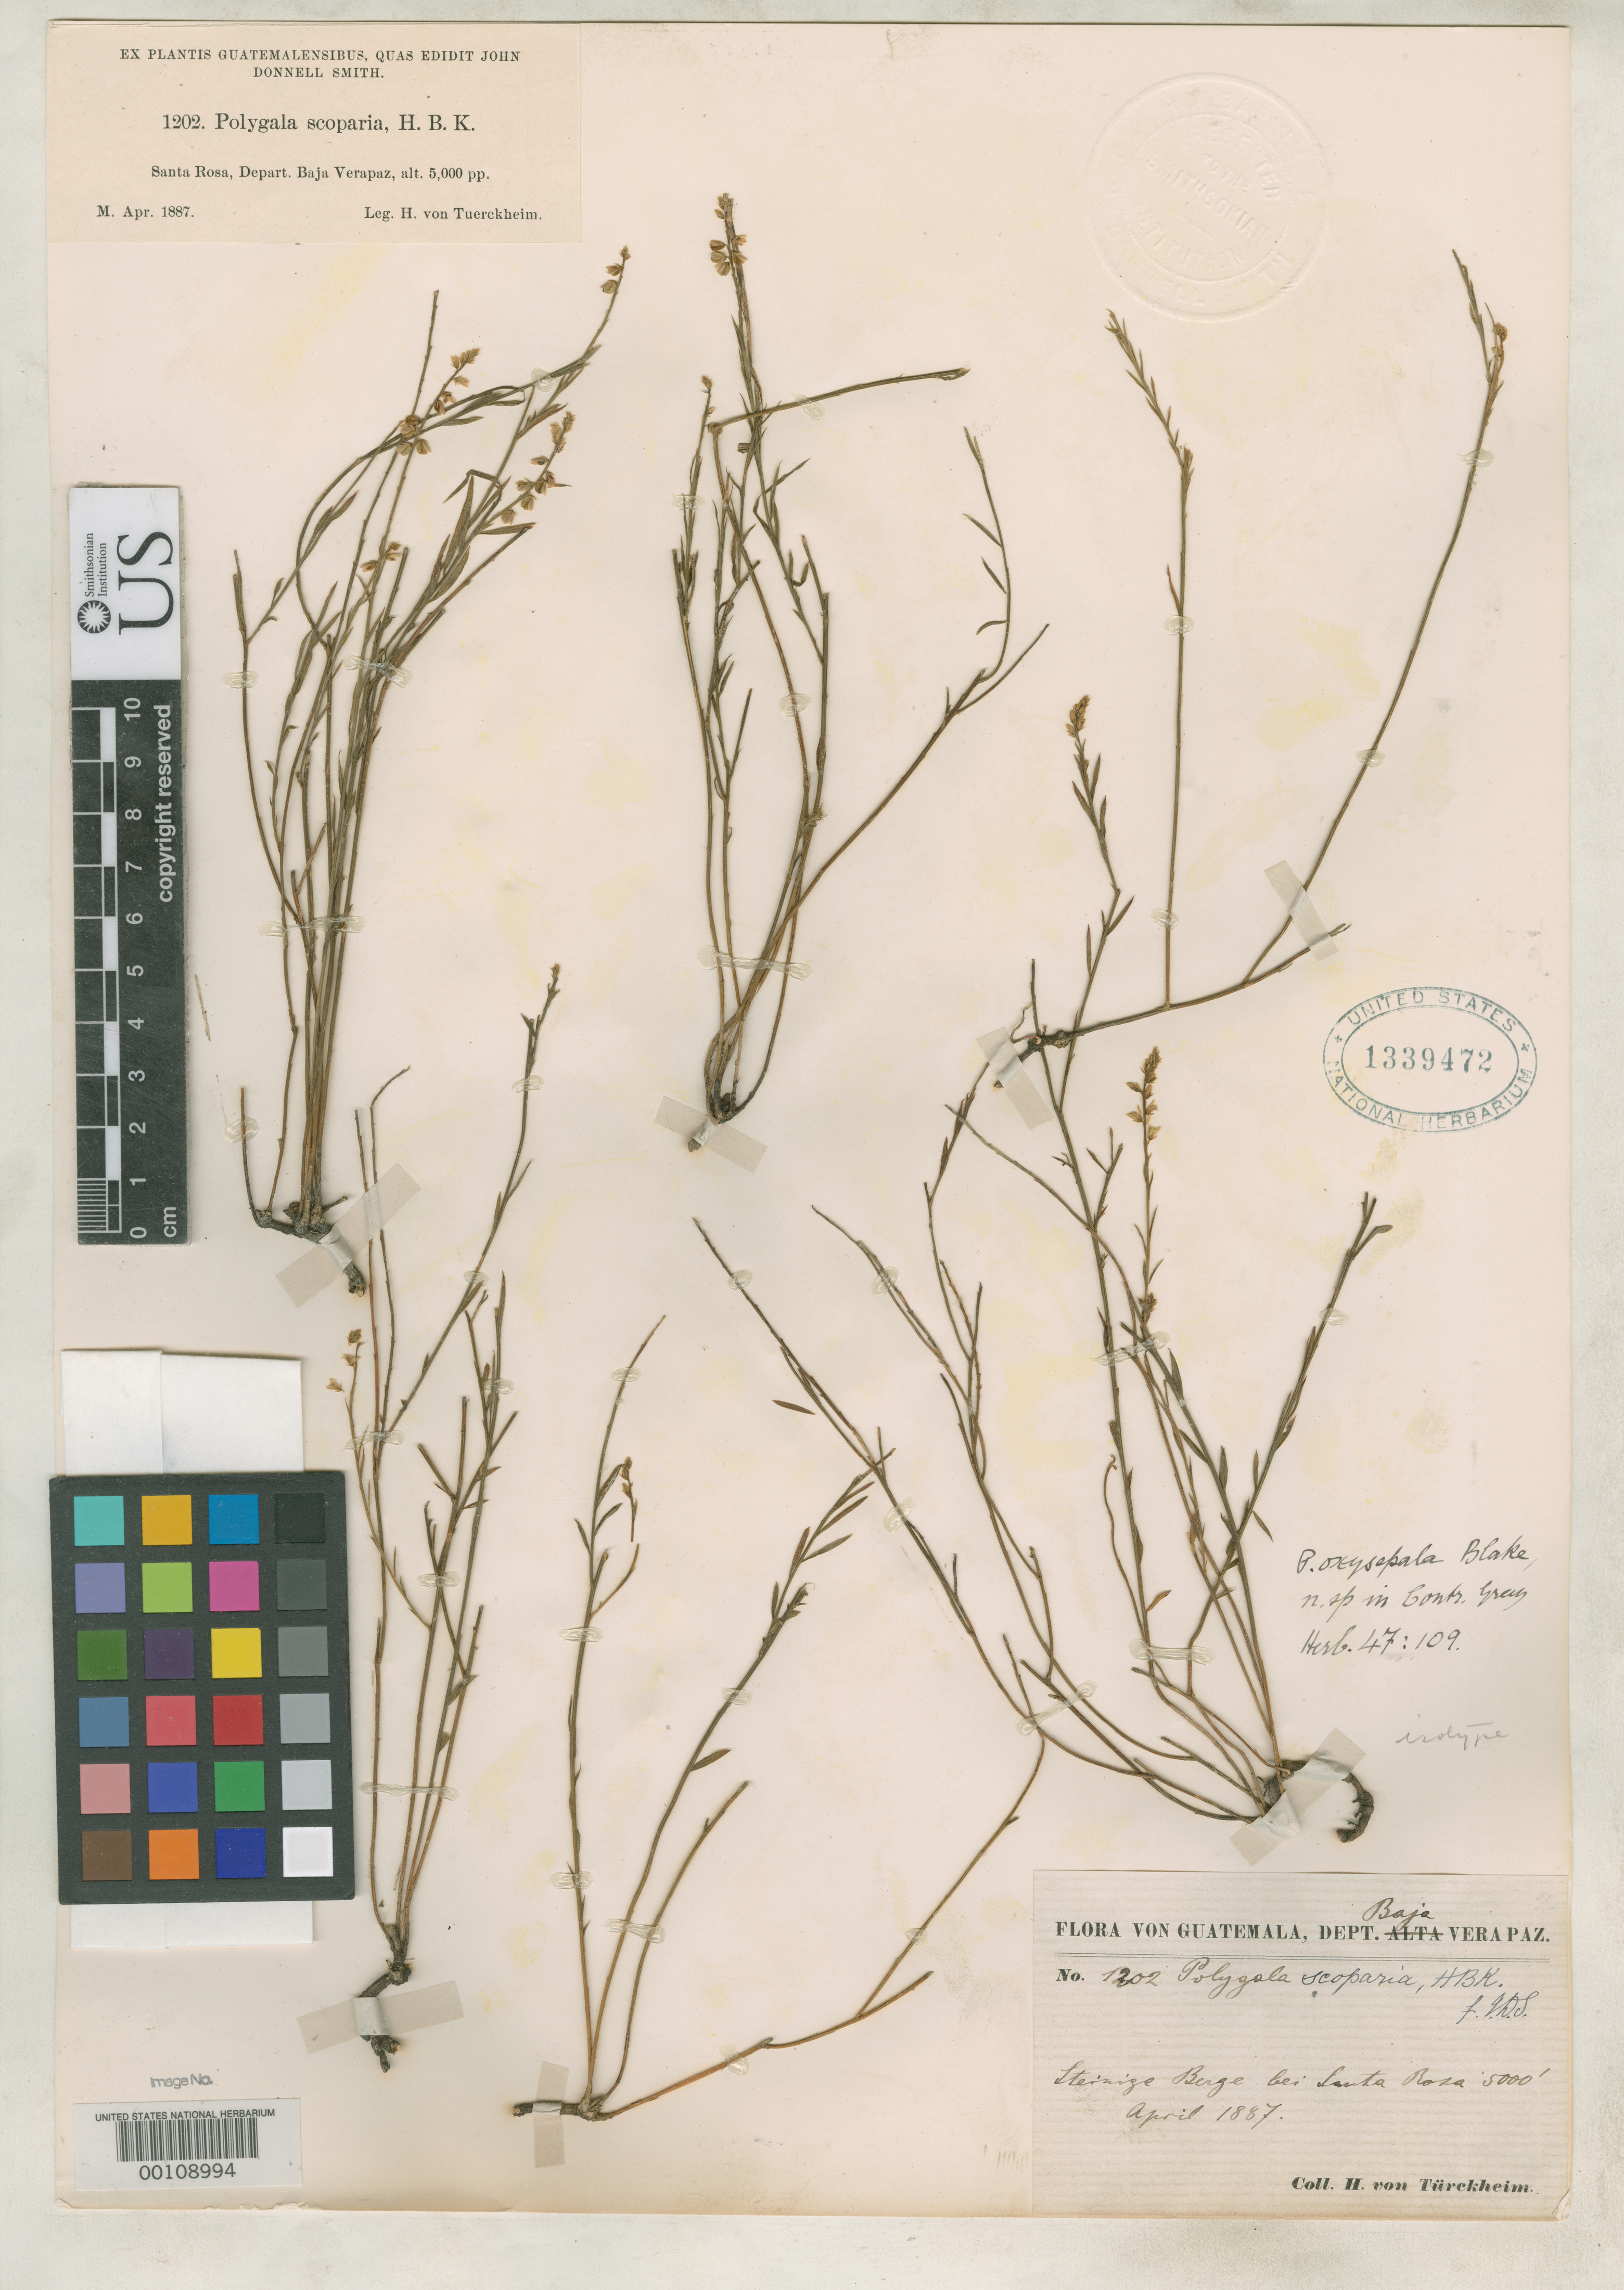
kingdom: Plantae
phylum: Tracheophyta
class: Magnoliopsida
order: Fabales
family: Polygalaceae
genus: Polygala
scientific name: Polygala oxysepala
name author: S.F. Blake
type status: Isotype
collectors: H. von Türckheim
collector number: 1202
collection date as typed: Apr 1887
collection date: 1887-04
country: Guatemala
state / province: Baja Verapaz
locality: Santa Rosa; alt. 5000 ft.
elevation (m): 1524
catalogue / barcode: US 1339472